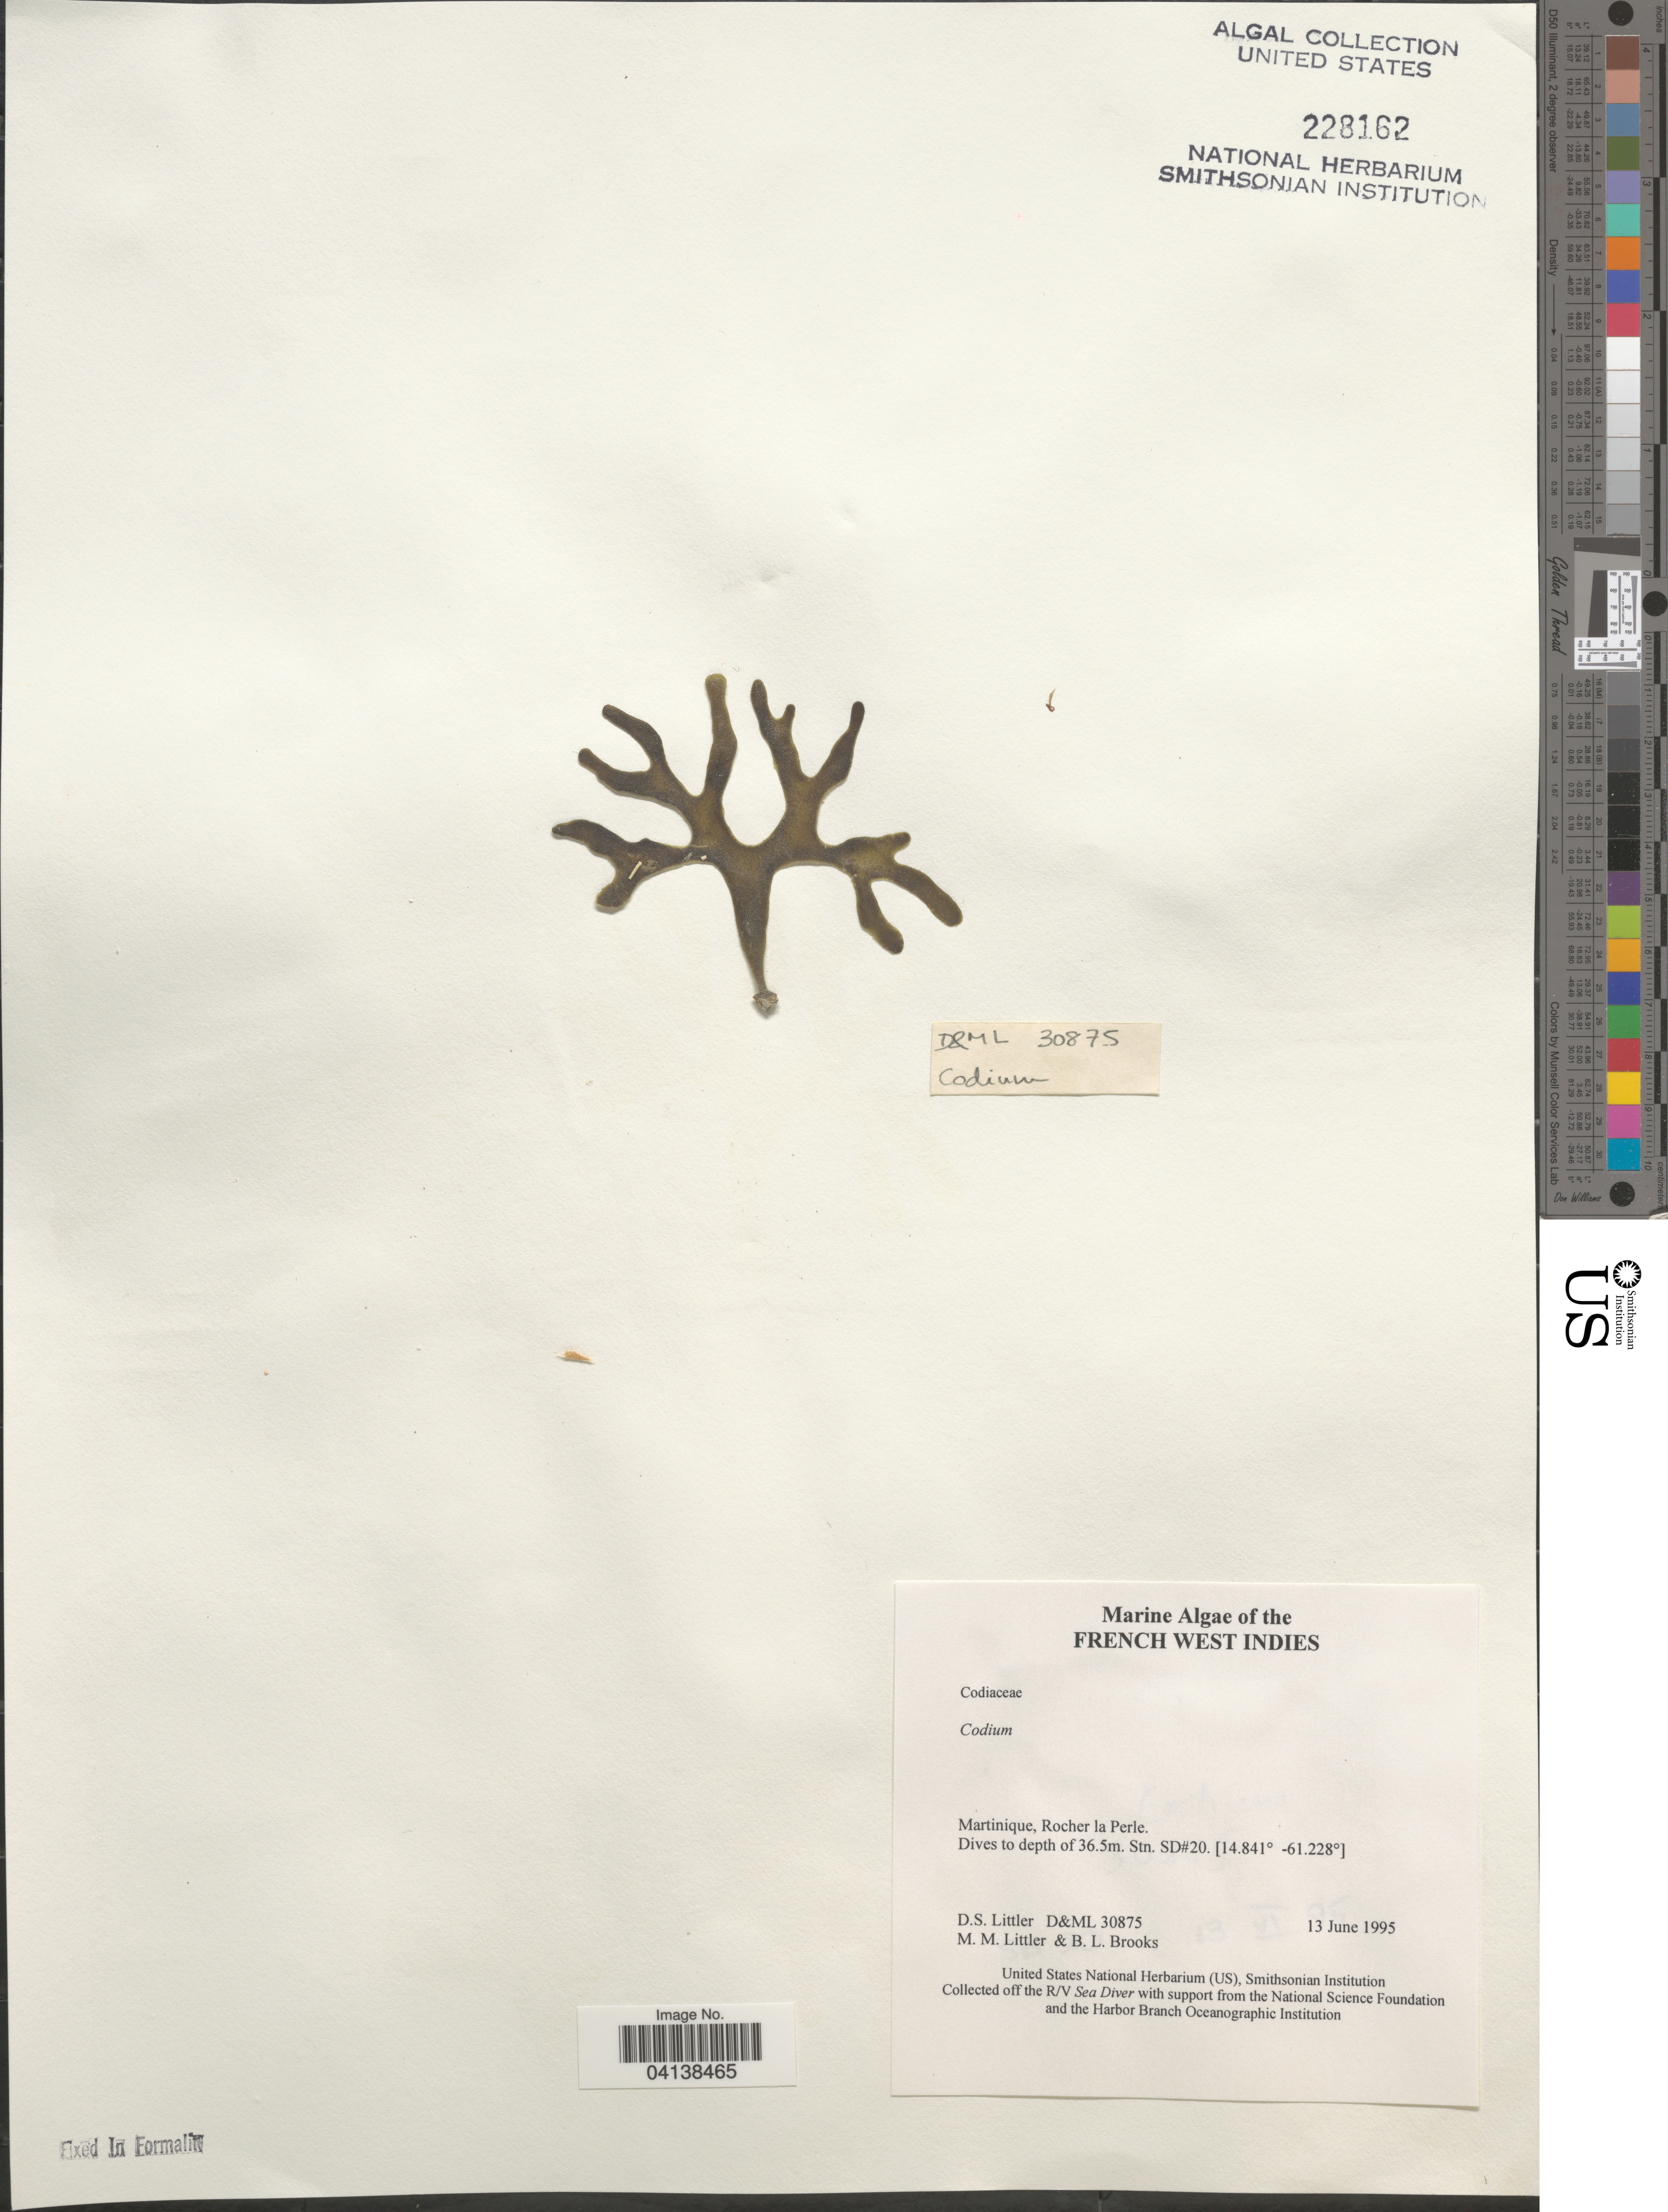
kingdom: Plantae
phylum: Chlorophyta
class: Ulvophyceae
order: Bryopsidales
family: Codiaceae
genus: Codium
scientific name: Codium sp.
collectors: D. S. Littler & B. Brooks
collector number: D&ML 30875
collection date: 1995-06-13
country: Martinique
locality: French West Indies. Rocher la Perle. Stn. SD#20.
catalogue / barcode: US 228162